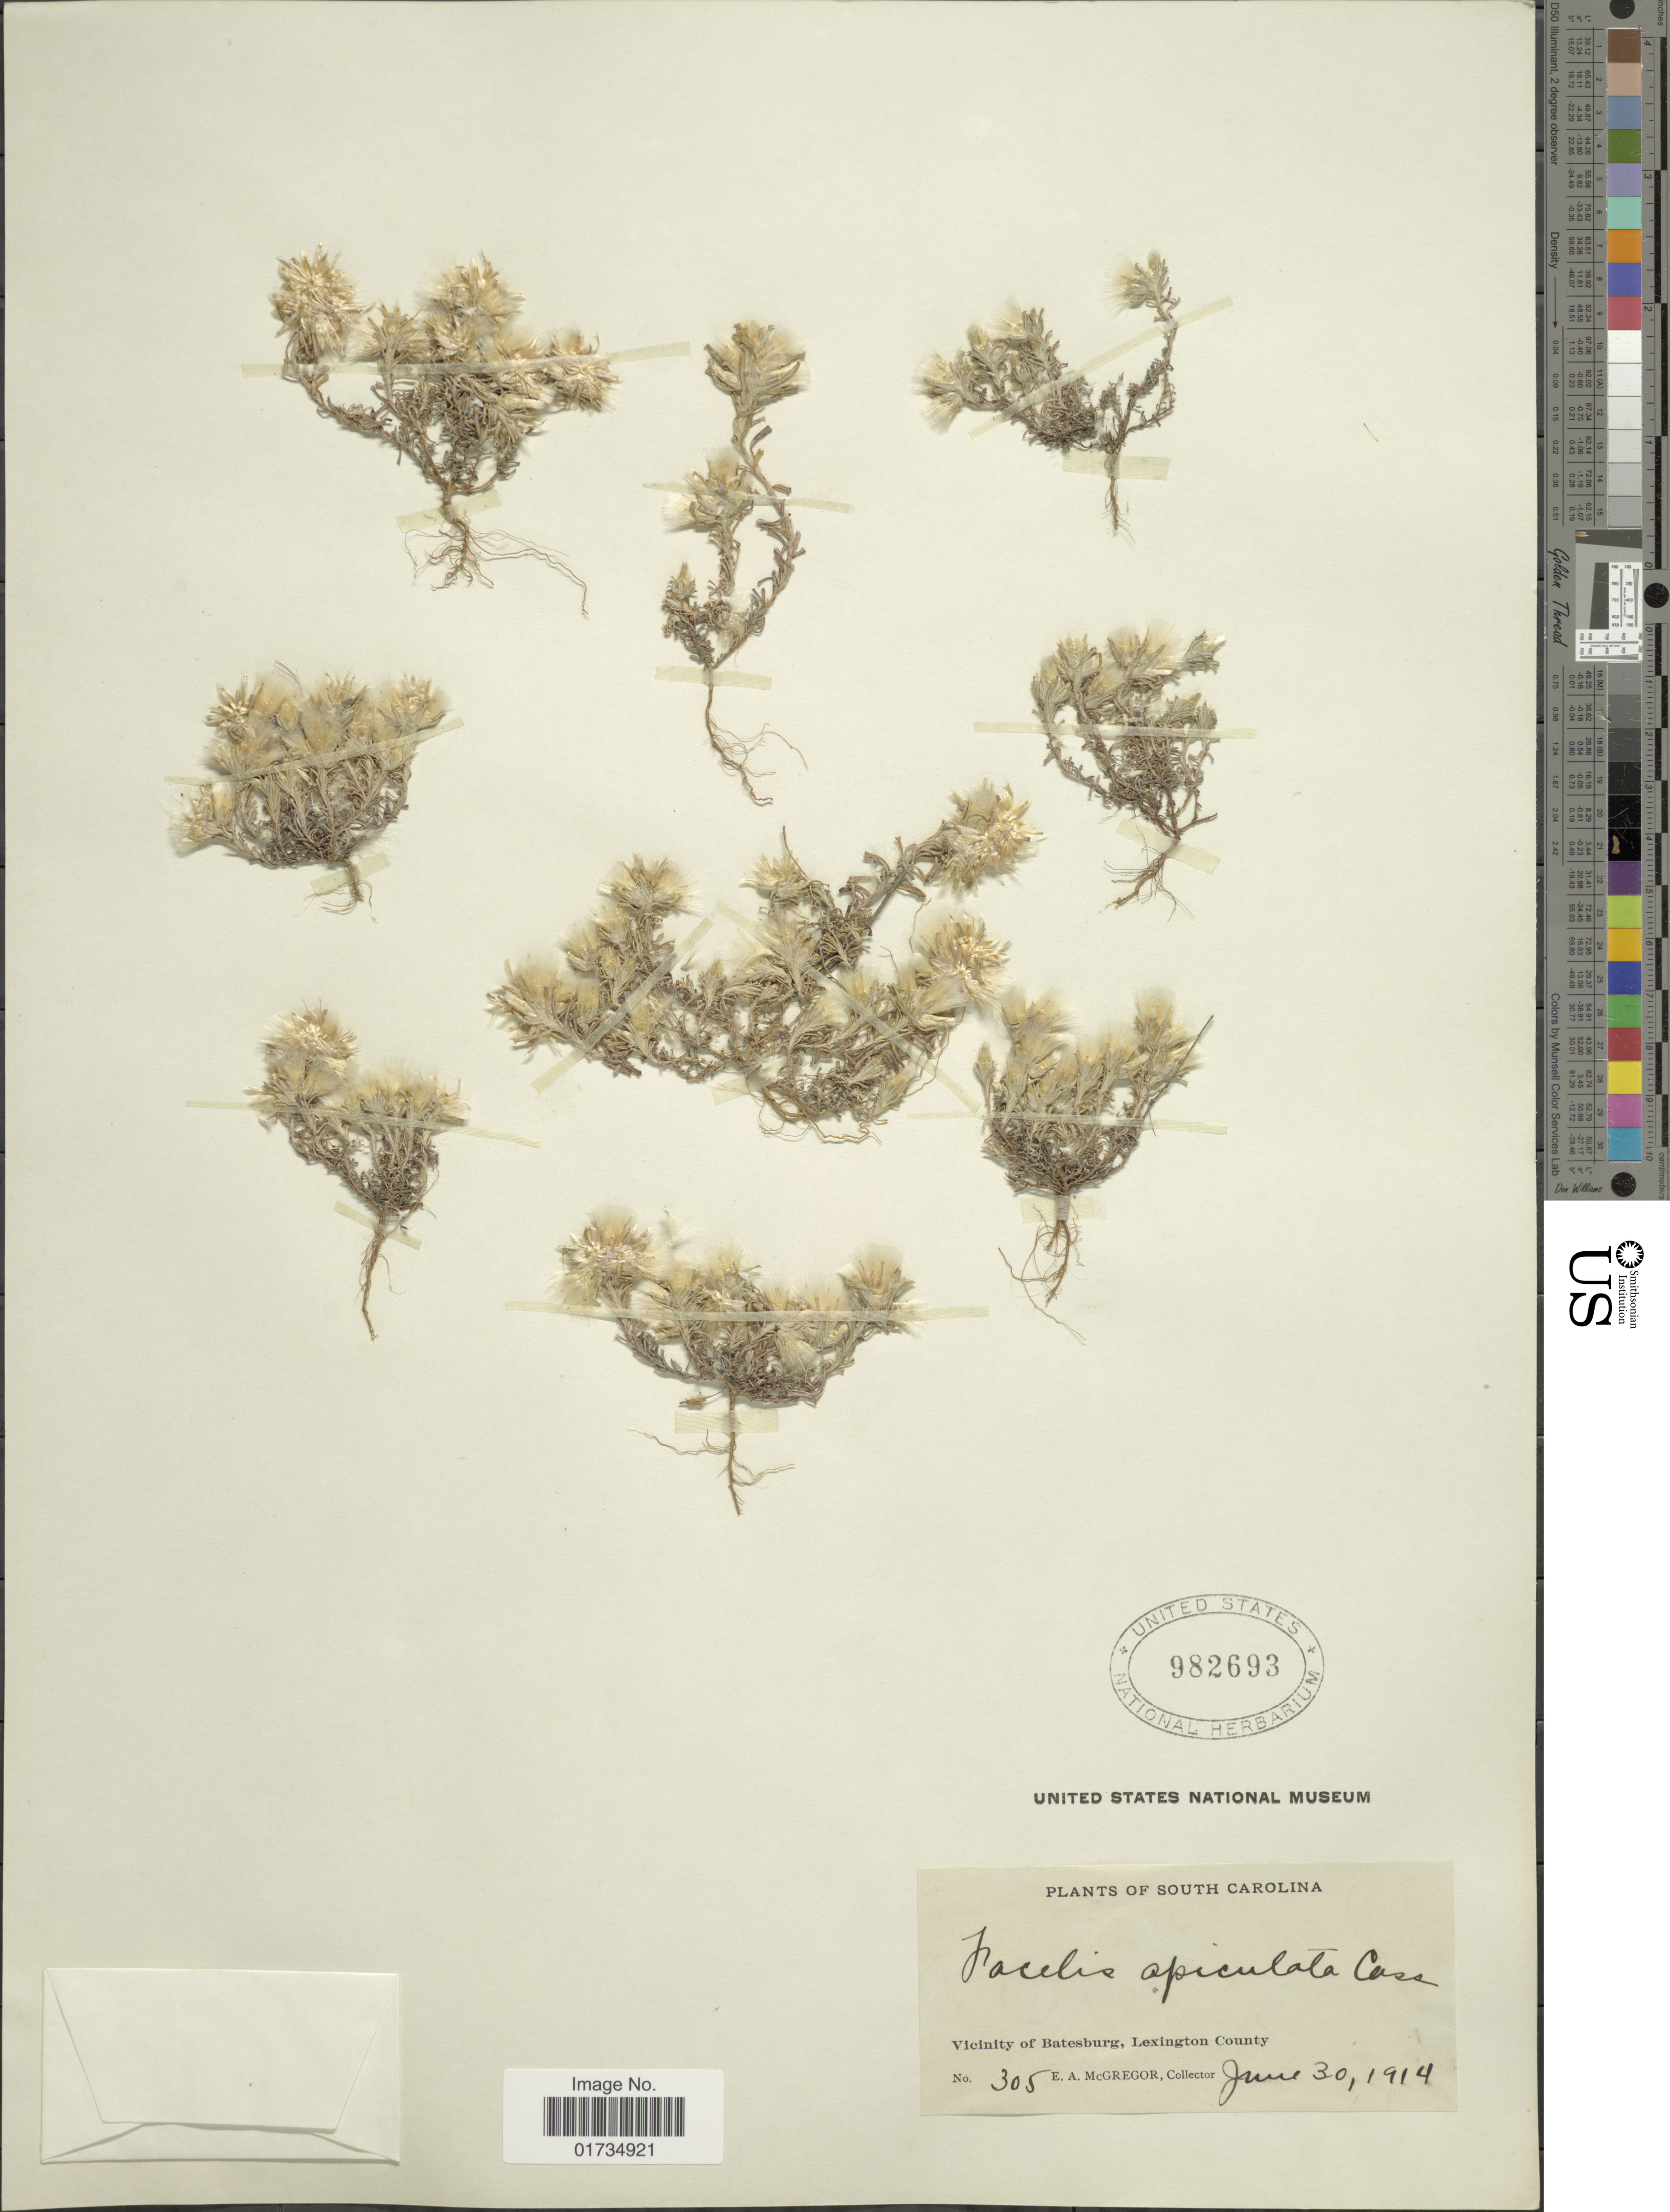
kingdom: Plantae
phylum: Tracheophyta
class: Magnoliopsida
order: Asterales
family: Asteraceae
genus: Facelis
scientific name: Facelis retusa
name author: (Lam.) Sch. Bip.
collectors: E. A. McGregor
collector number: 305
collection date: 1914-06-30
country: United States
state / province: South Carolina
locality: South Carolina. Vicinity of Batesburg, Lexington County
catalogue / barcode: US 982693